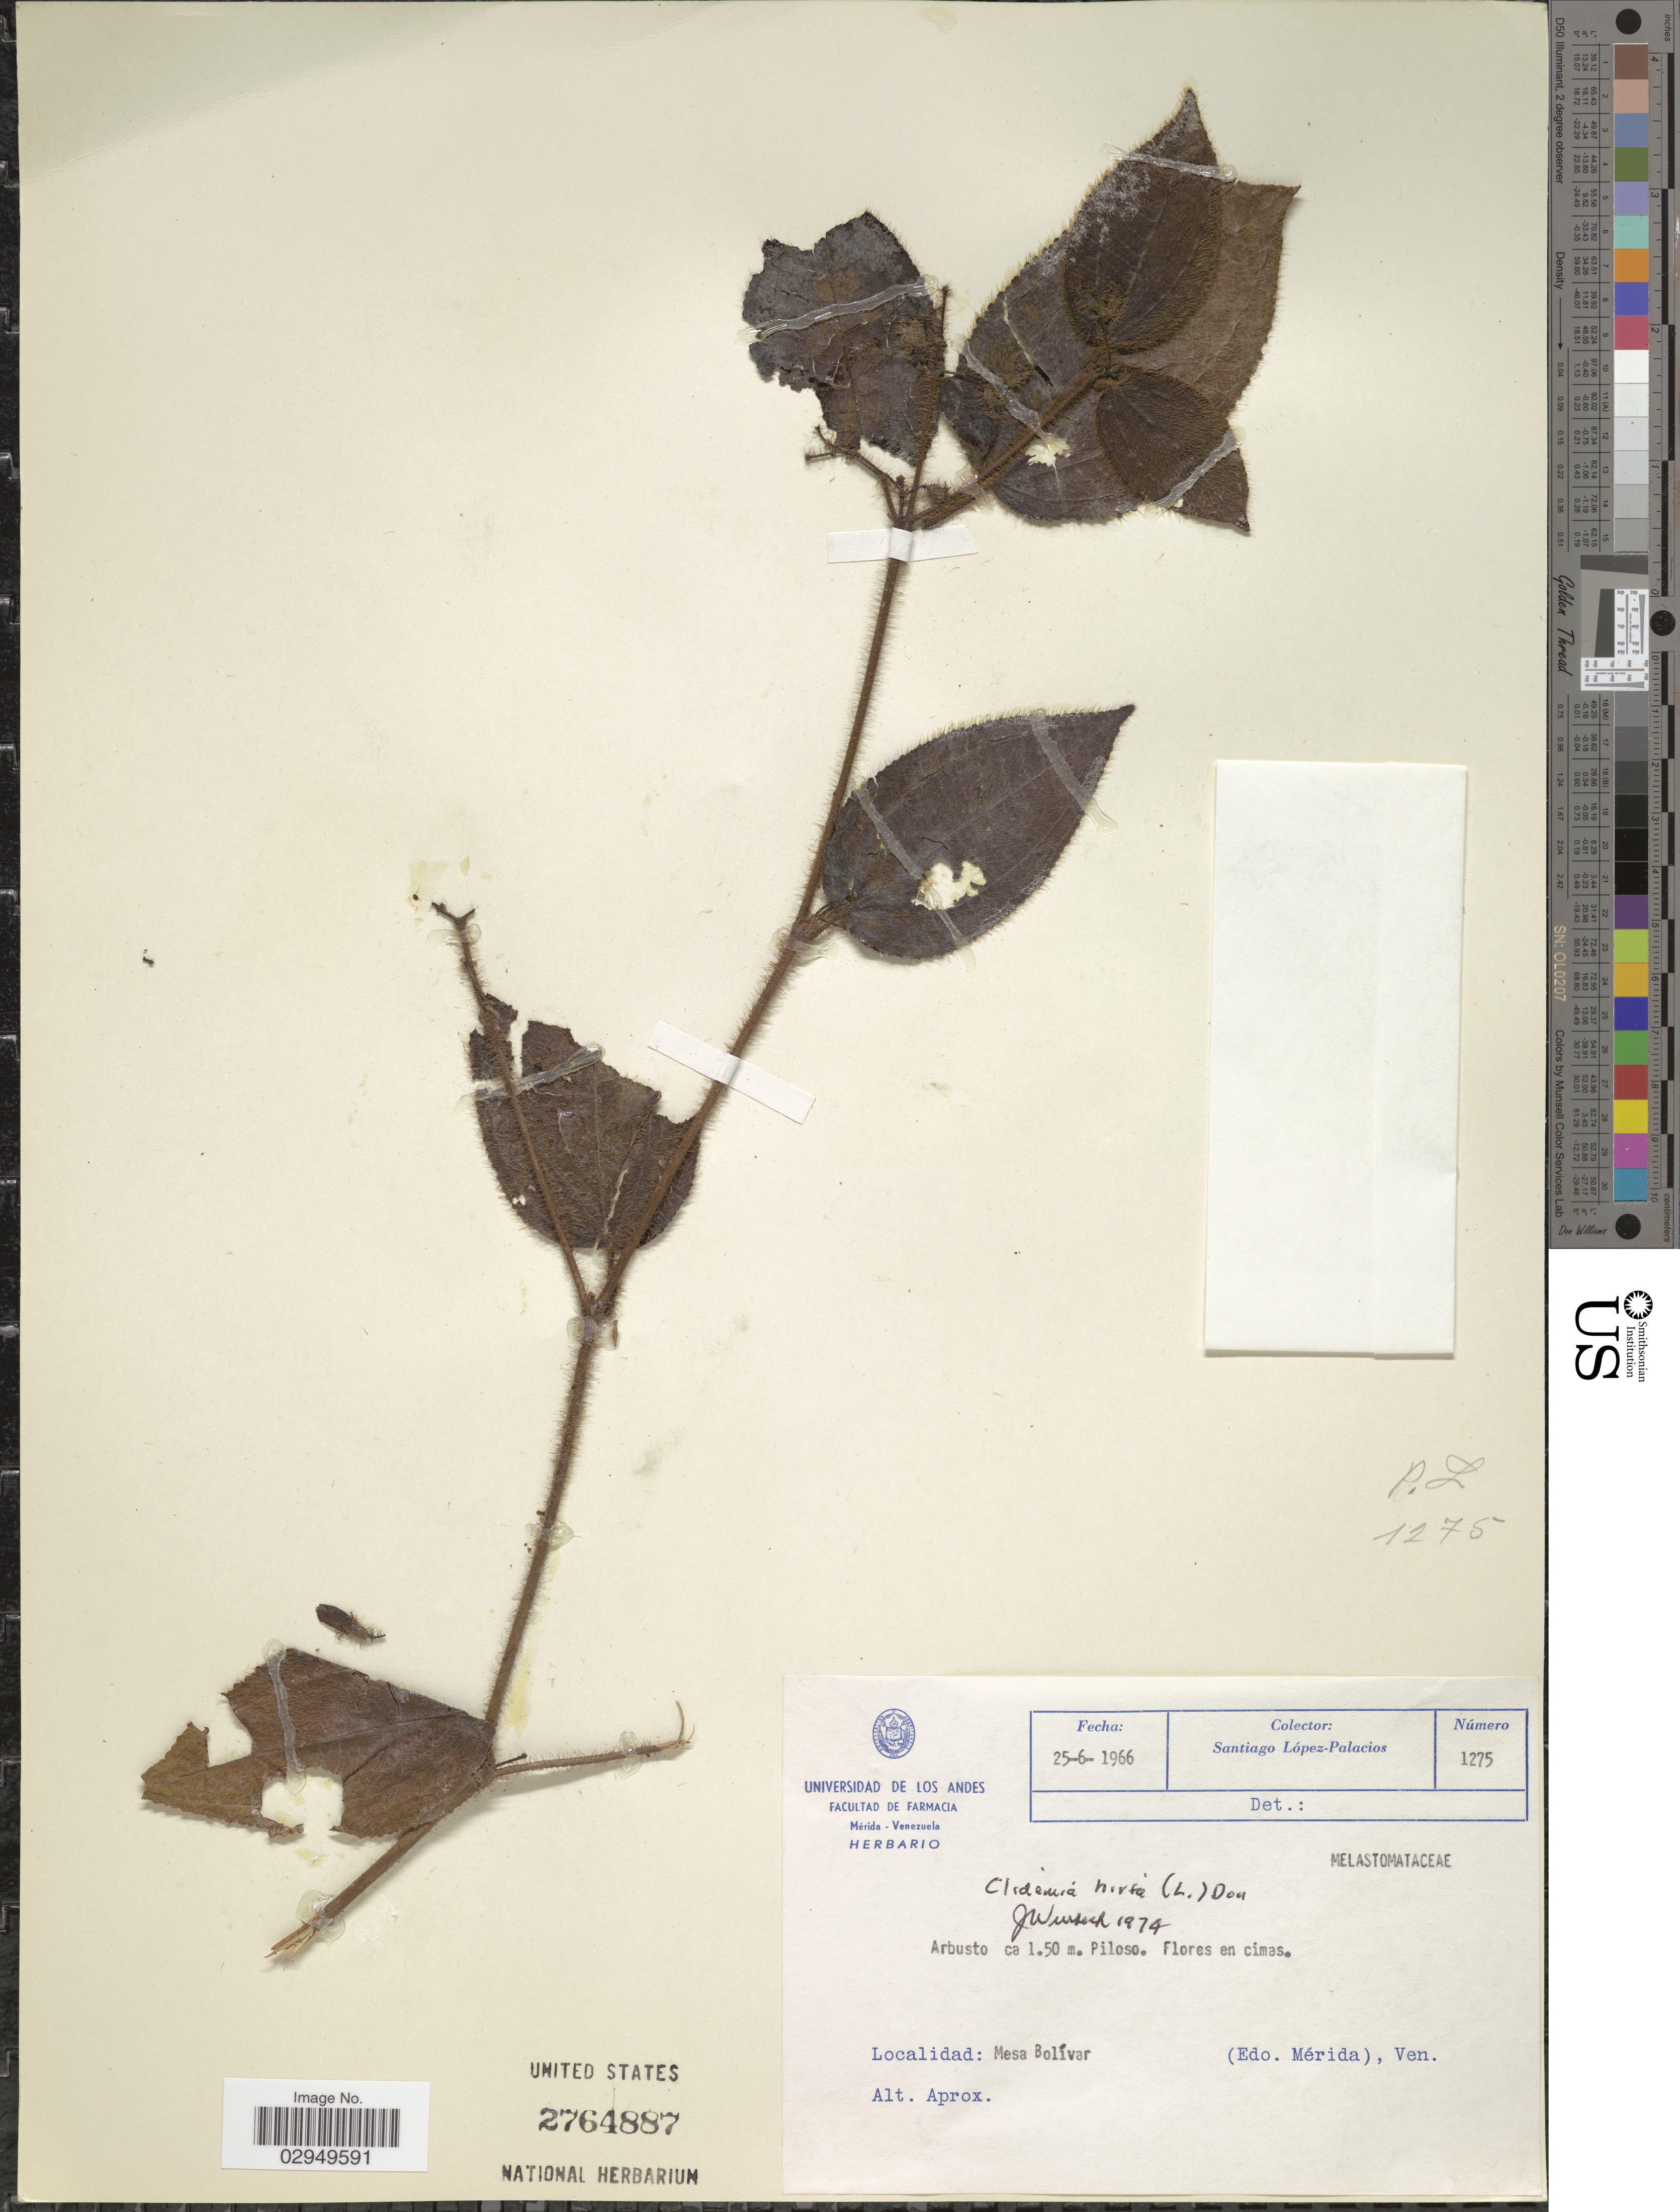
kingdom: Plantae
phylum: Tracheophyta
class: Magnoliopsida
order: Myrtales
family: Melastomataceae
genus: Clidemia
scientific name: Clidemia hirta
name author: (L.) D. Don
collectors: S. López-Palacios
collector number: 1275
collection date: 1966-06-25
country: Venezuela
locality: Mesa Bolívar. (Edo. Mérida), Ven.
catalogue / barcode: US 2764887